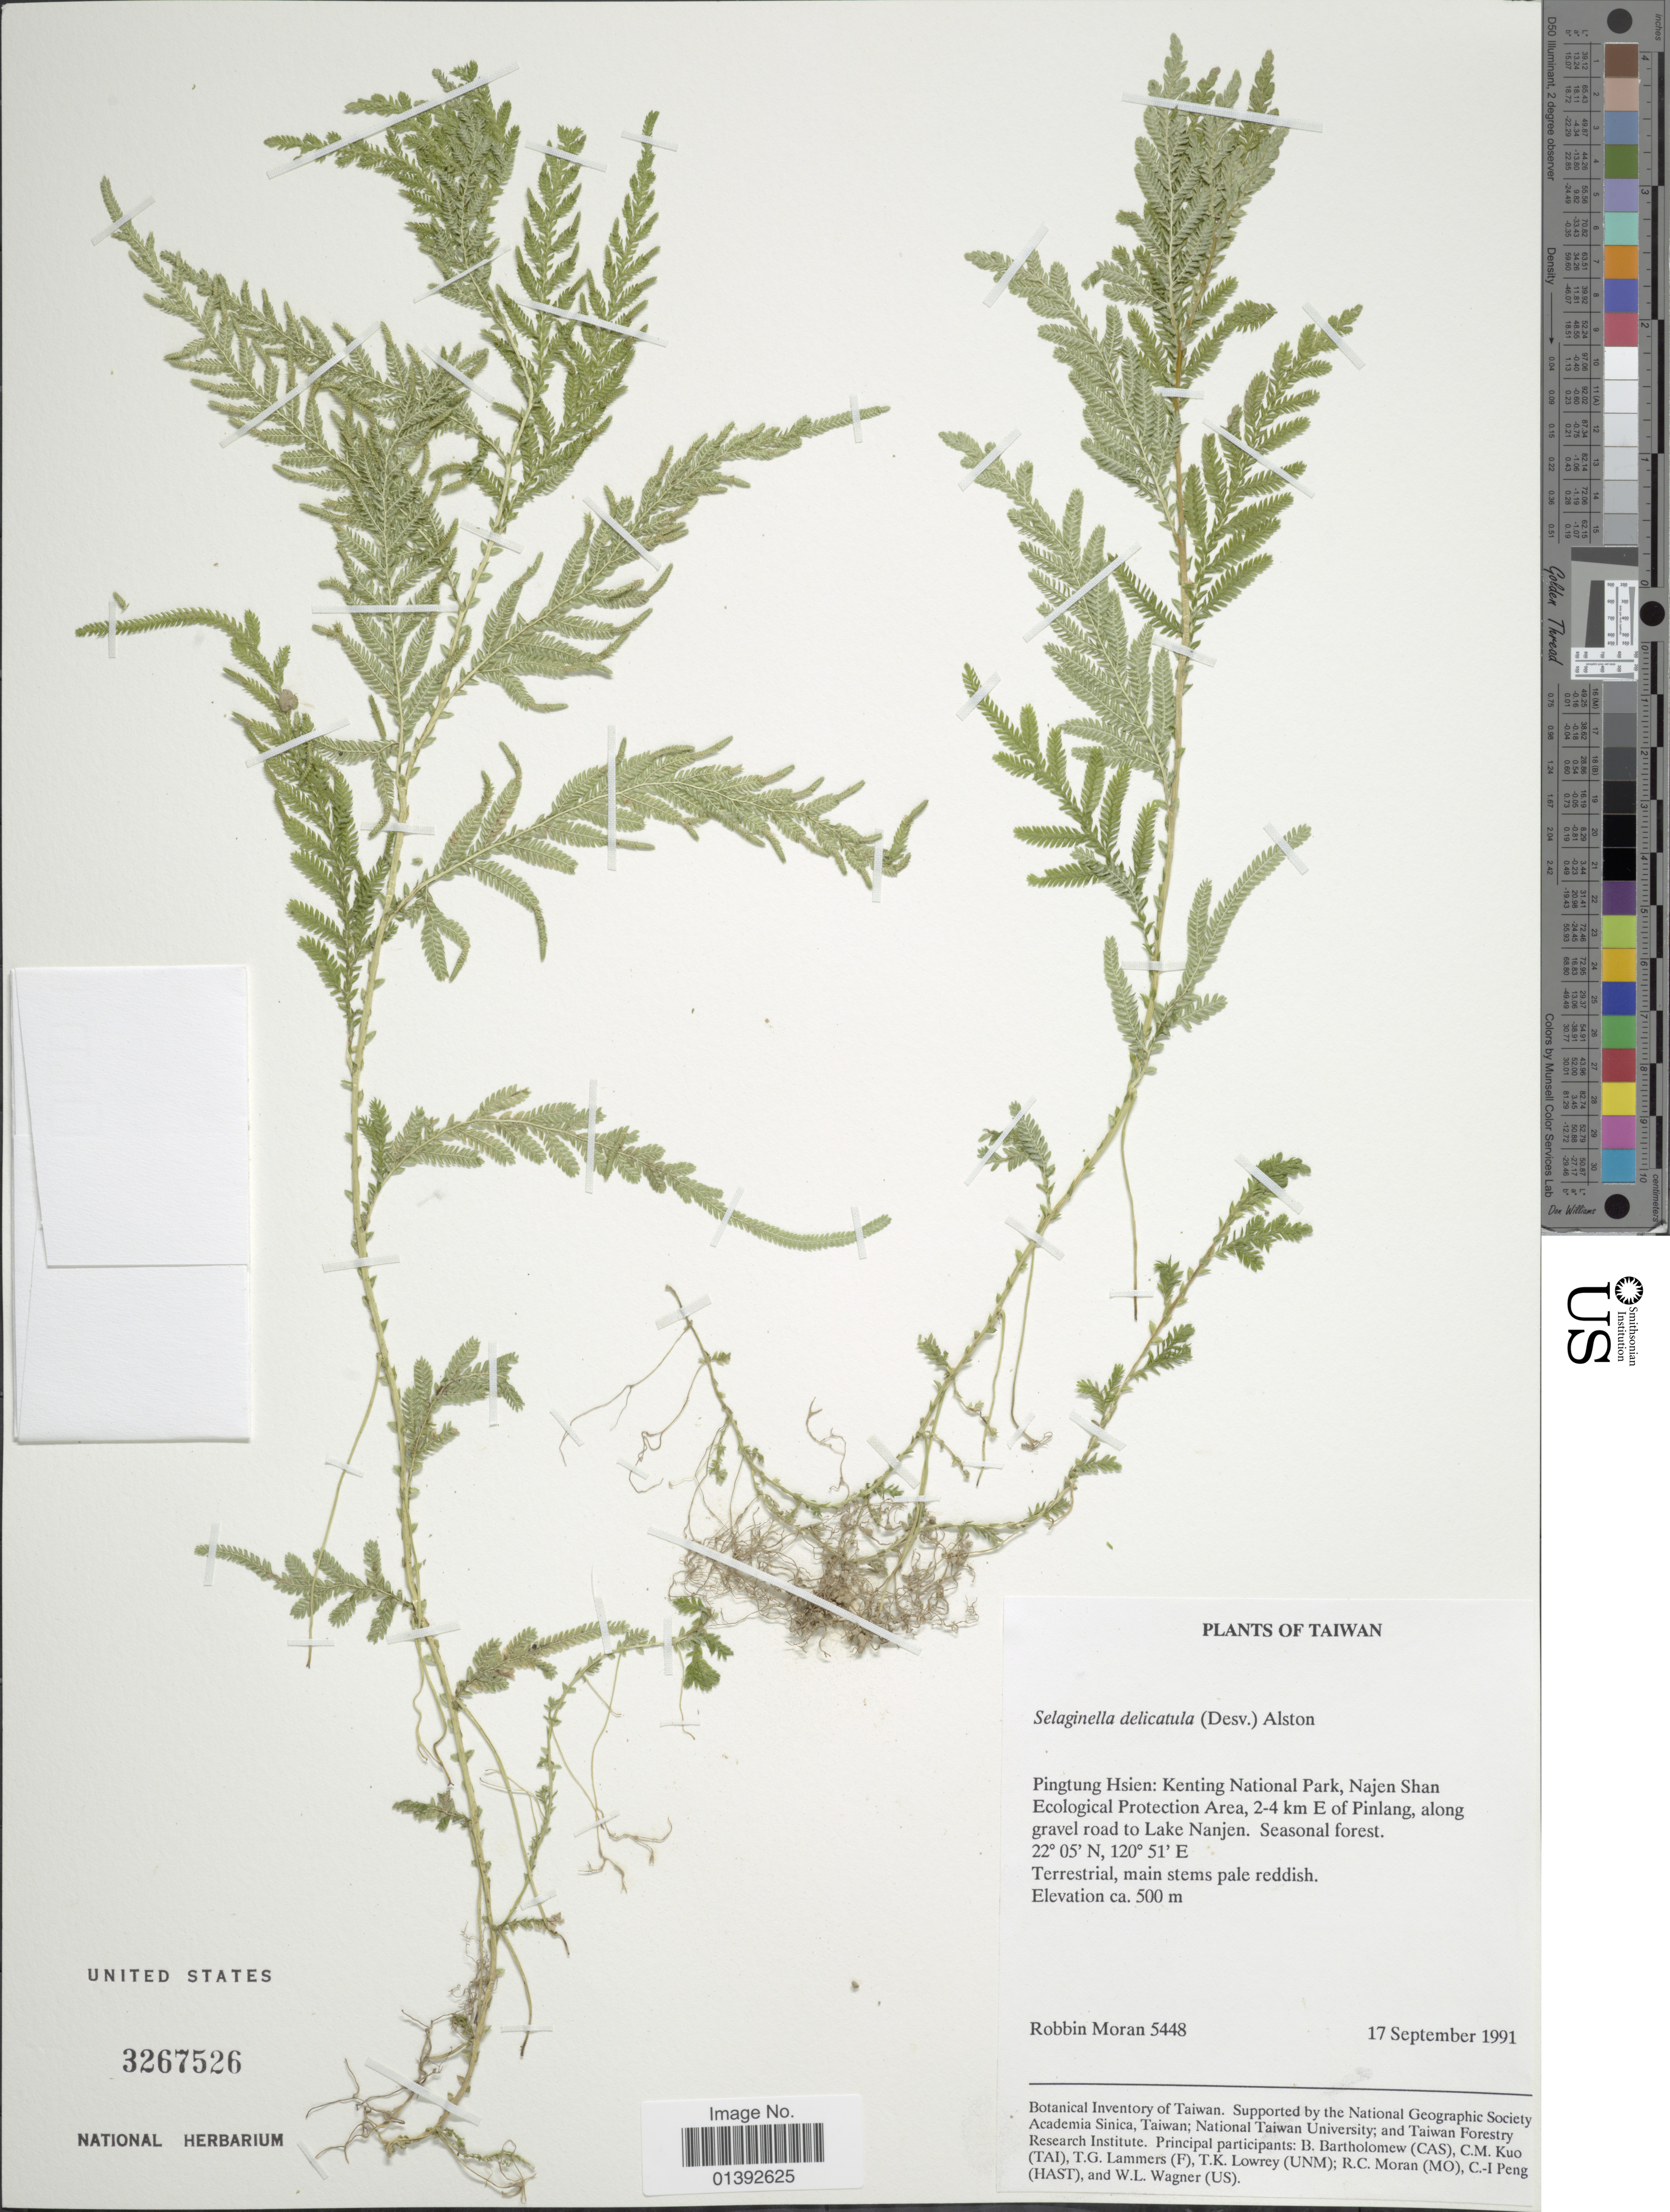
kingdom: Plantae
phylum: Tracheophyta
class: Lycopodiopsida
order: Selaginellales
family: Selaginellaceae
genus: Selaginella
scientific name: Selaginella delicatula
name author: (Desv.) Alston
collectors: R. C. Moran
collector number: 5448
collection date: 1991-09-17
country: Taiwan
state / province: Pingtung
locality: Pingtung Hsien: Kenting National Park, Najen Shan Ecological Protection Area, 2-4 km E of Pinlang, along gravel road to Lake Nanjen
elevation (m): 500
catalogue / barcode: US 3267526